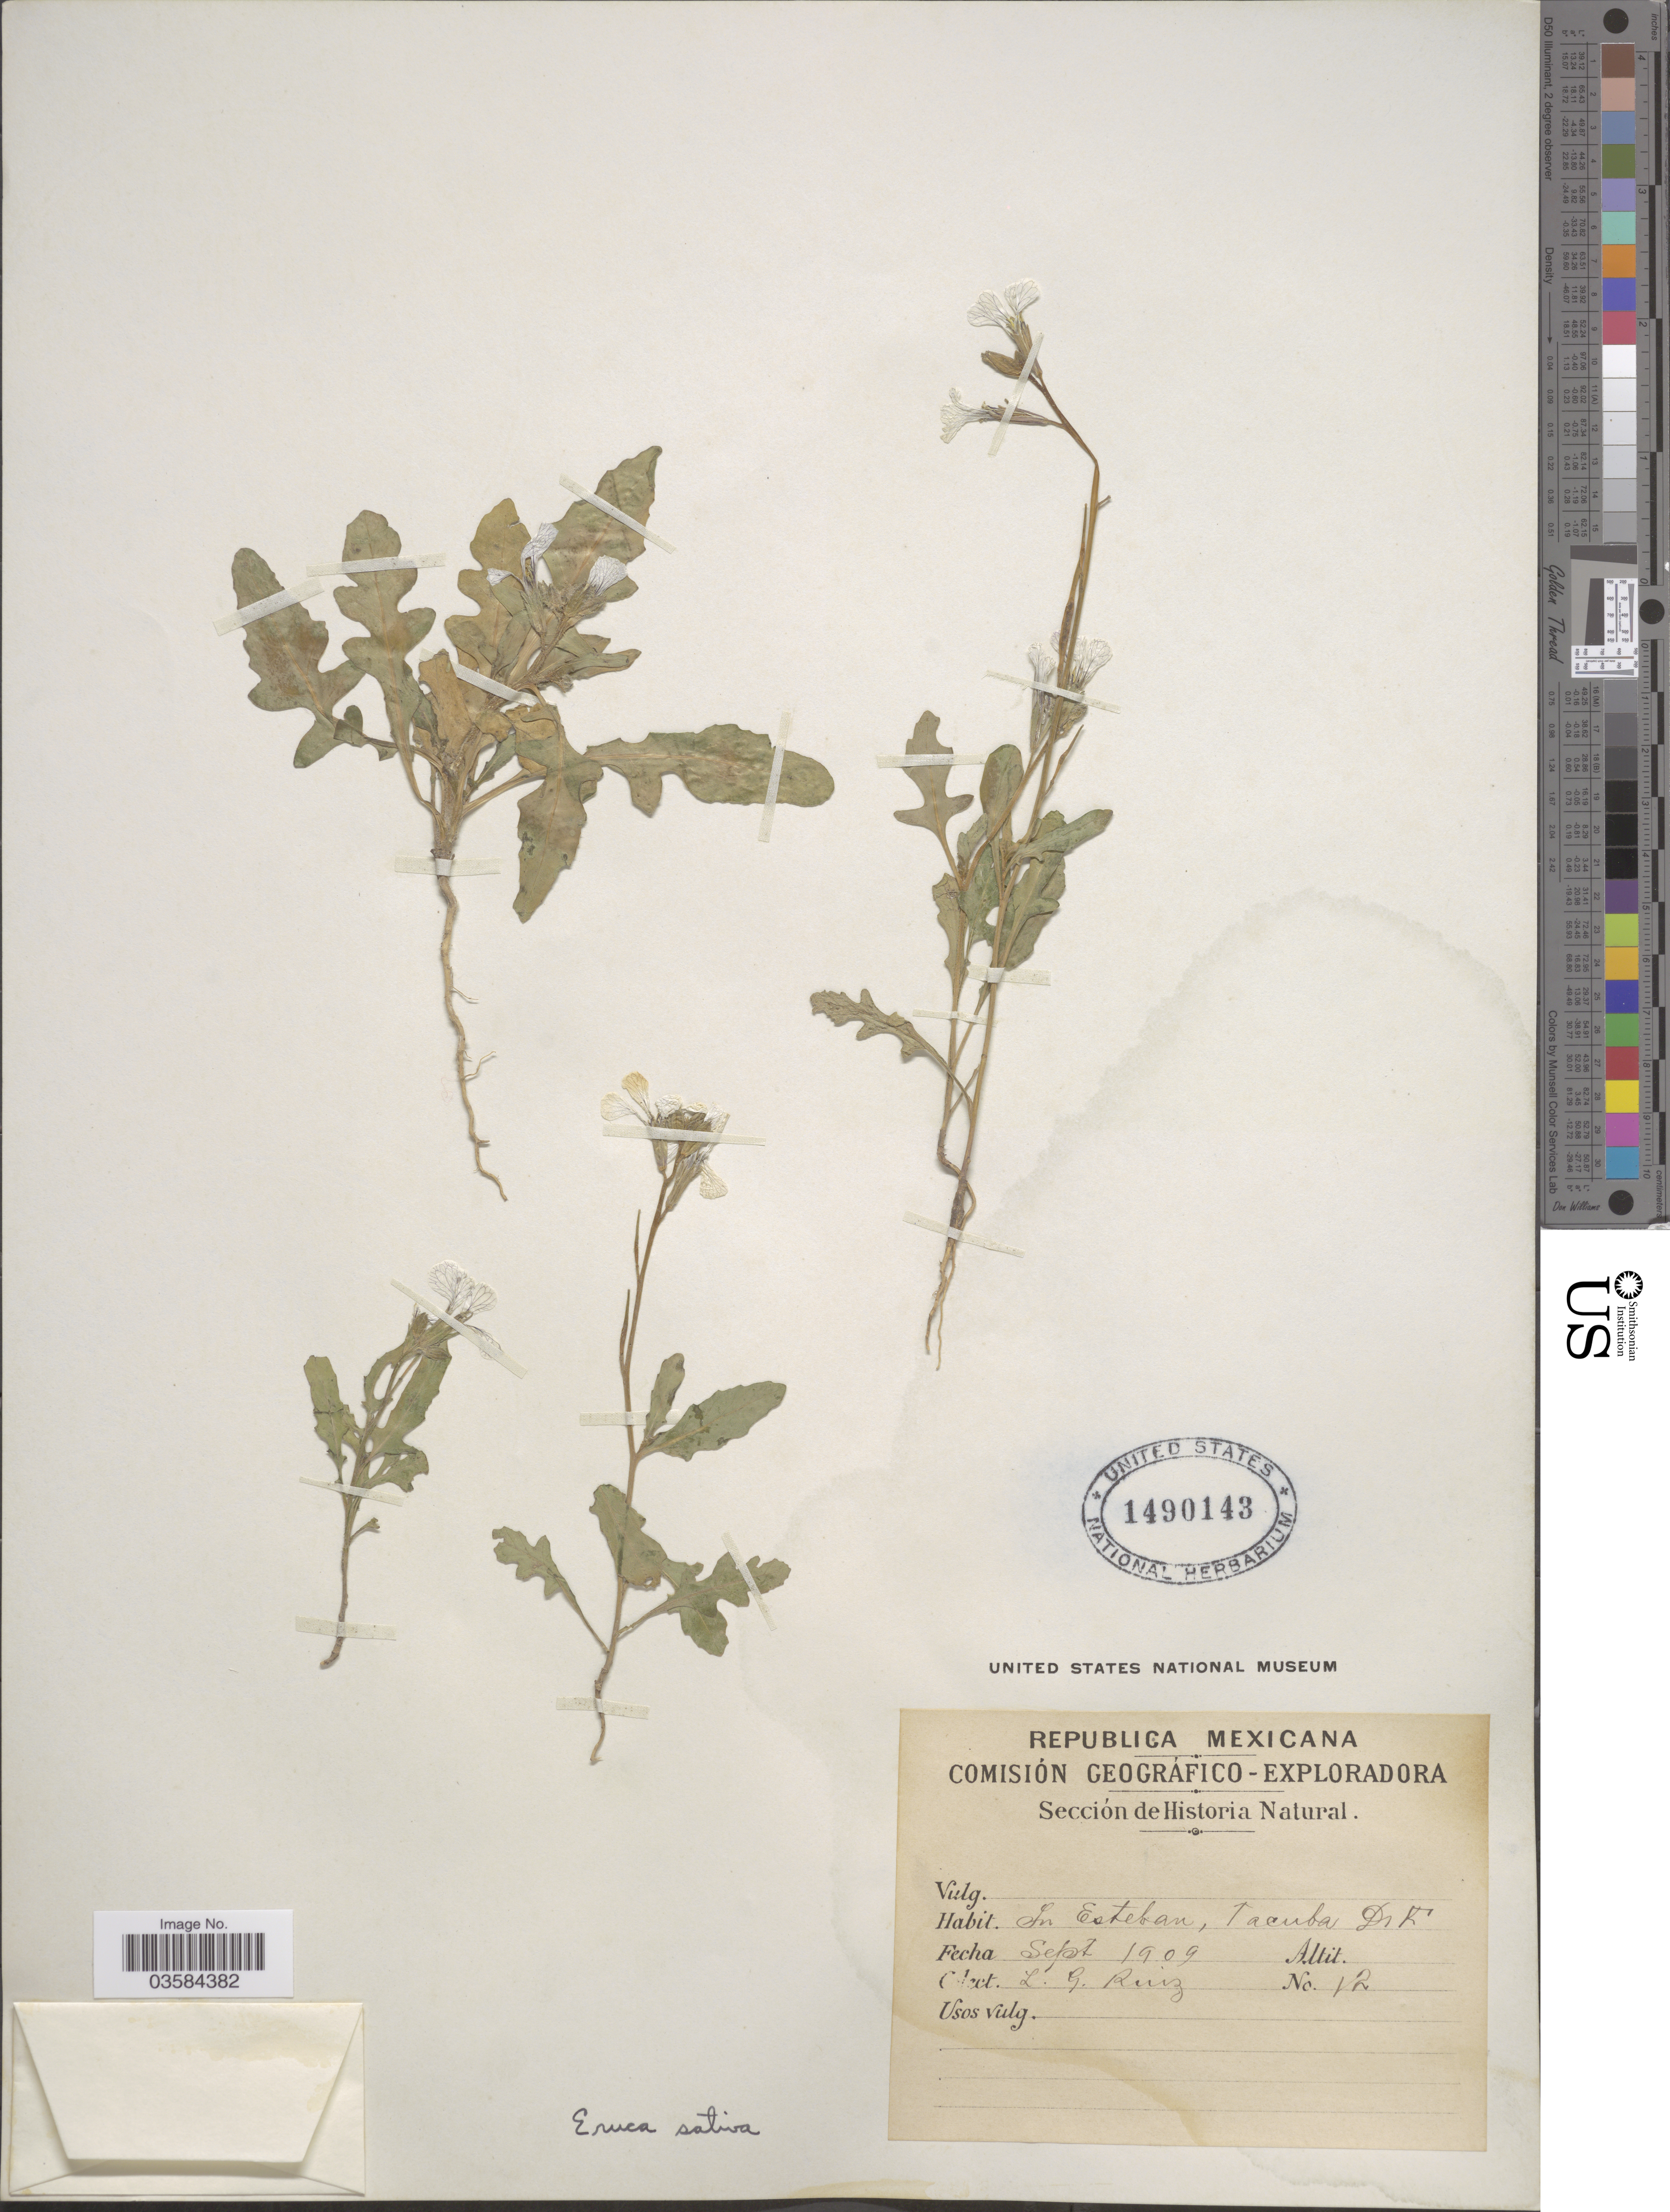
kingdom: Plantae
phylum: Tracheophyta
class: Magnoliopsida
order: Brassicales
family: Brassicaceae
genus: Eruca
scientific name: Eruca sativa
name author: Mill.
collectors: L. G. Ruiz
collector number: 12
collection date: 1909-09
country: Mexico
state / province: Distrito Federal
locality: In Esteban, Tacuba D.F.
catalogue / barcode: US 1490143